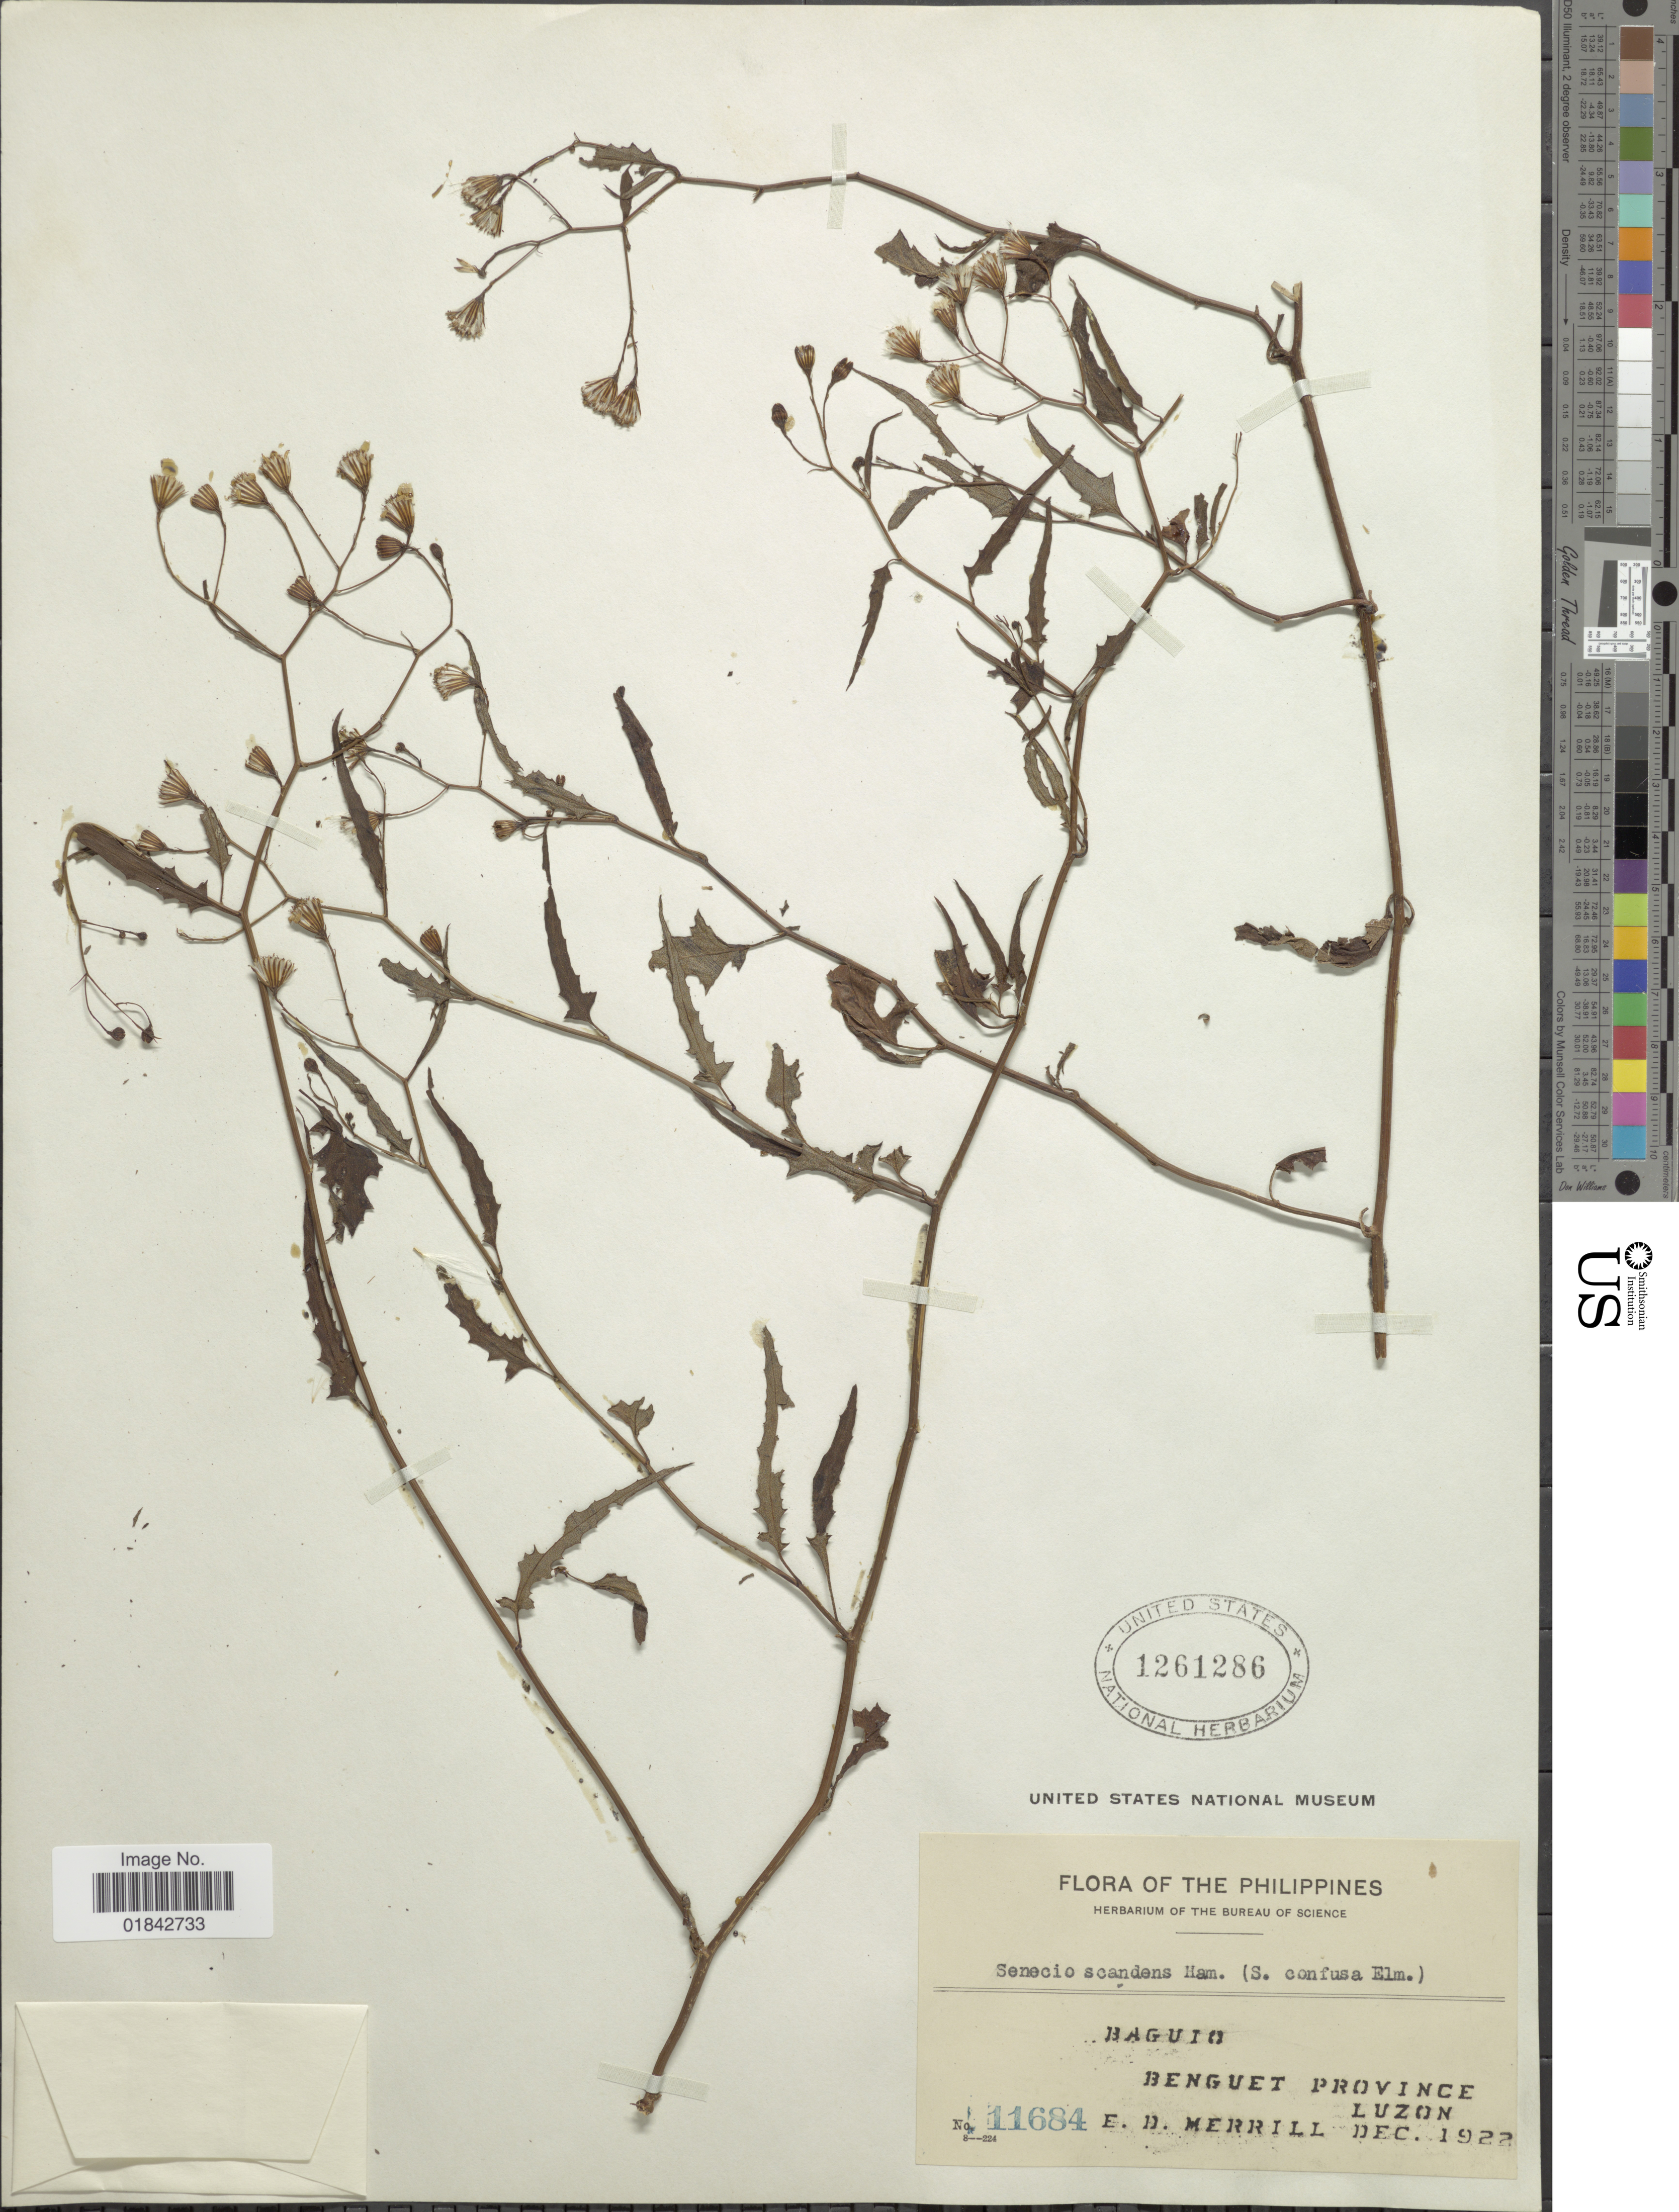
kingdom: Plantae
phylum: Tracheophyta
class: Magnoliopsida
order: Asterales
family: Asteraceae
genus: Senecio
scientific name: Senecio scandens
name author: Buch.-Ham. ex D. Don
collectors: E. D. Merrill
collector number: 11684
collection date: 1922-12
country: Philippines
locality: Baguio, Benguet Province, Luzon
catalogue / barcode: US 1261286